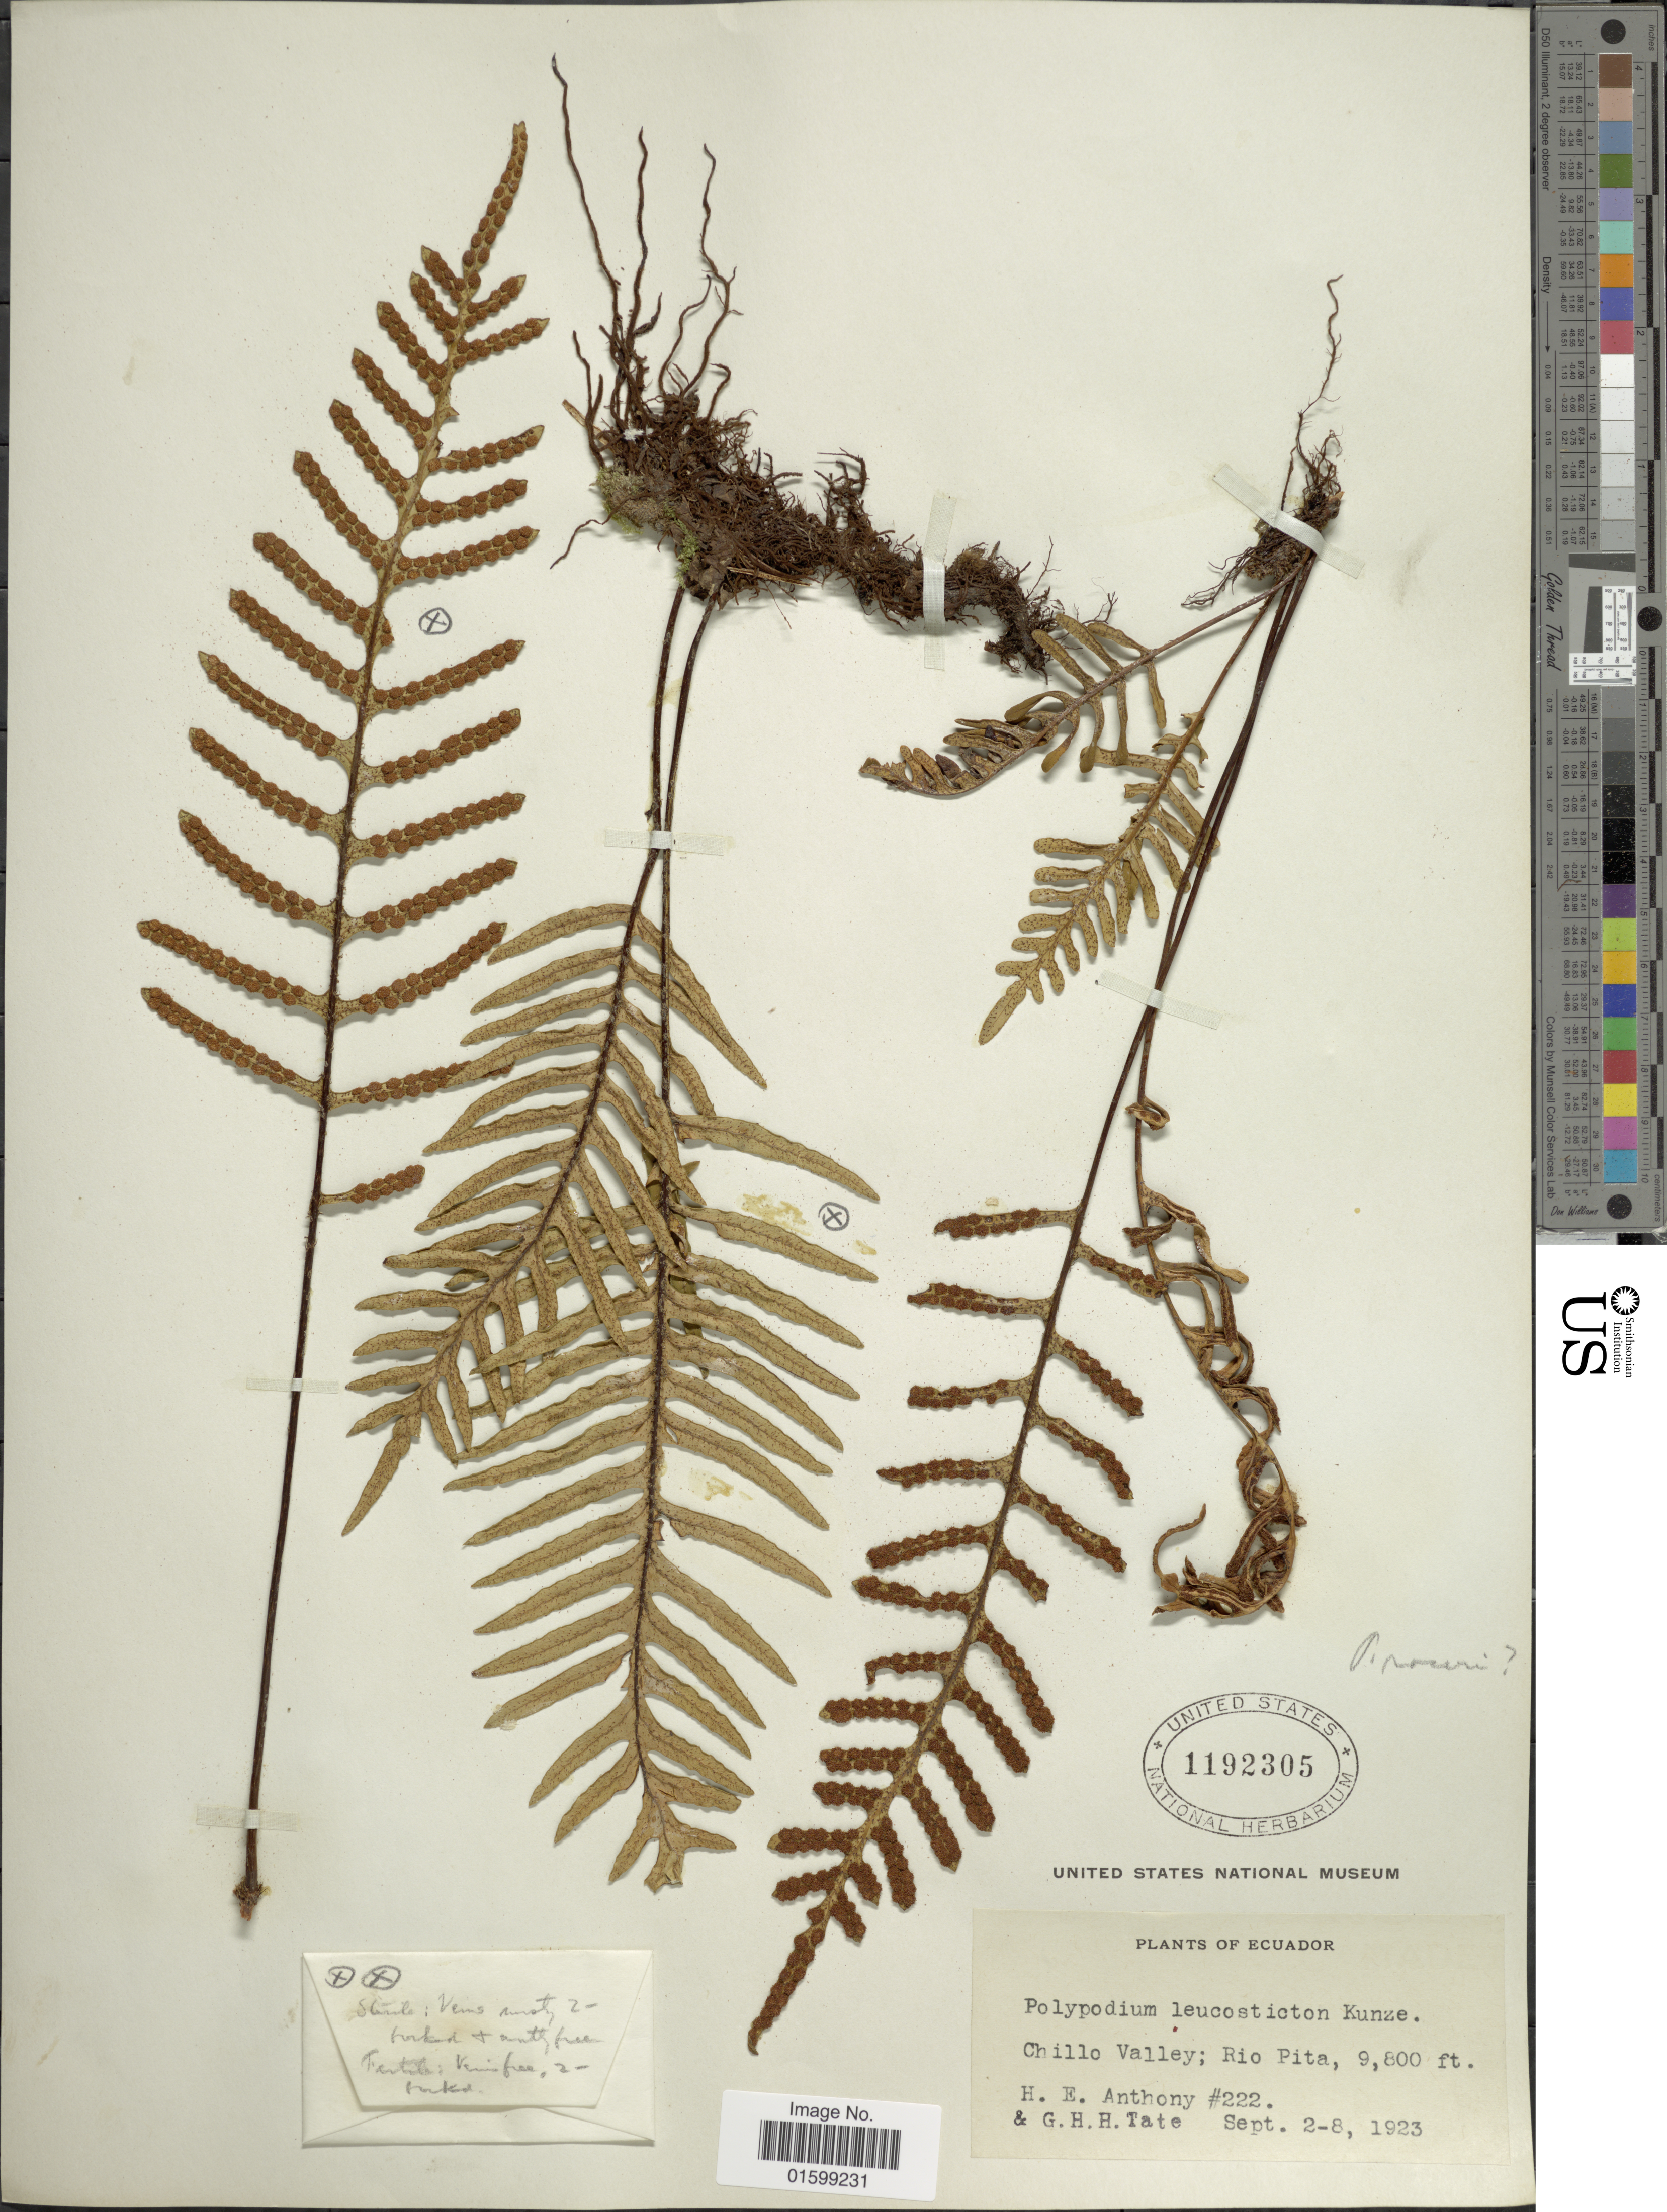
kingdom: Plantae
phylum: Tracheophyta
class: Polypodiopsida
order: Polypodiales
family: Polypodiaceae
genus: Pleopeltis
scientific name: Pleopeltis fraseri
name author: (Kuhn) A.R. Sm.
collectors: H. E. Anthony & G. H. H.Tate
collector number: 222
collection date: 1923-09-02/1923-09-08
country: Ecuador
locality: Chillo Valley: Rio Pita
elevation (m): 2987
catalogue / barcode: US 1192305